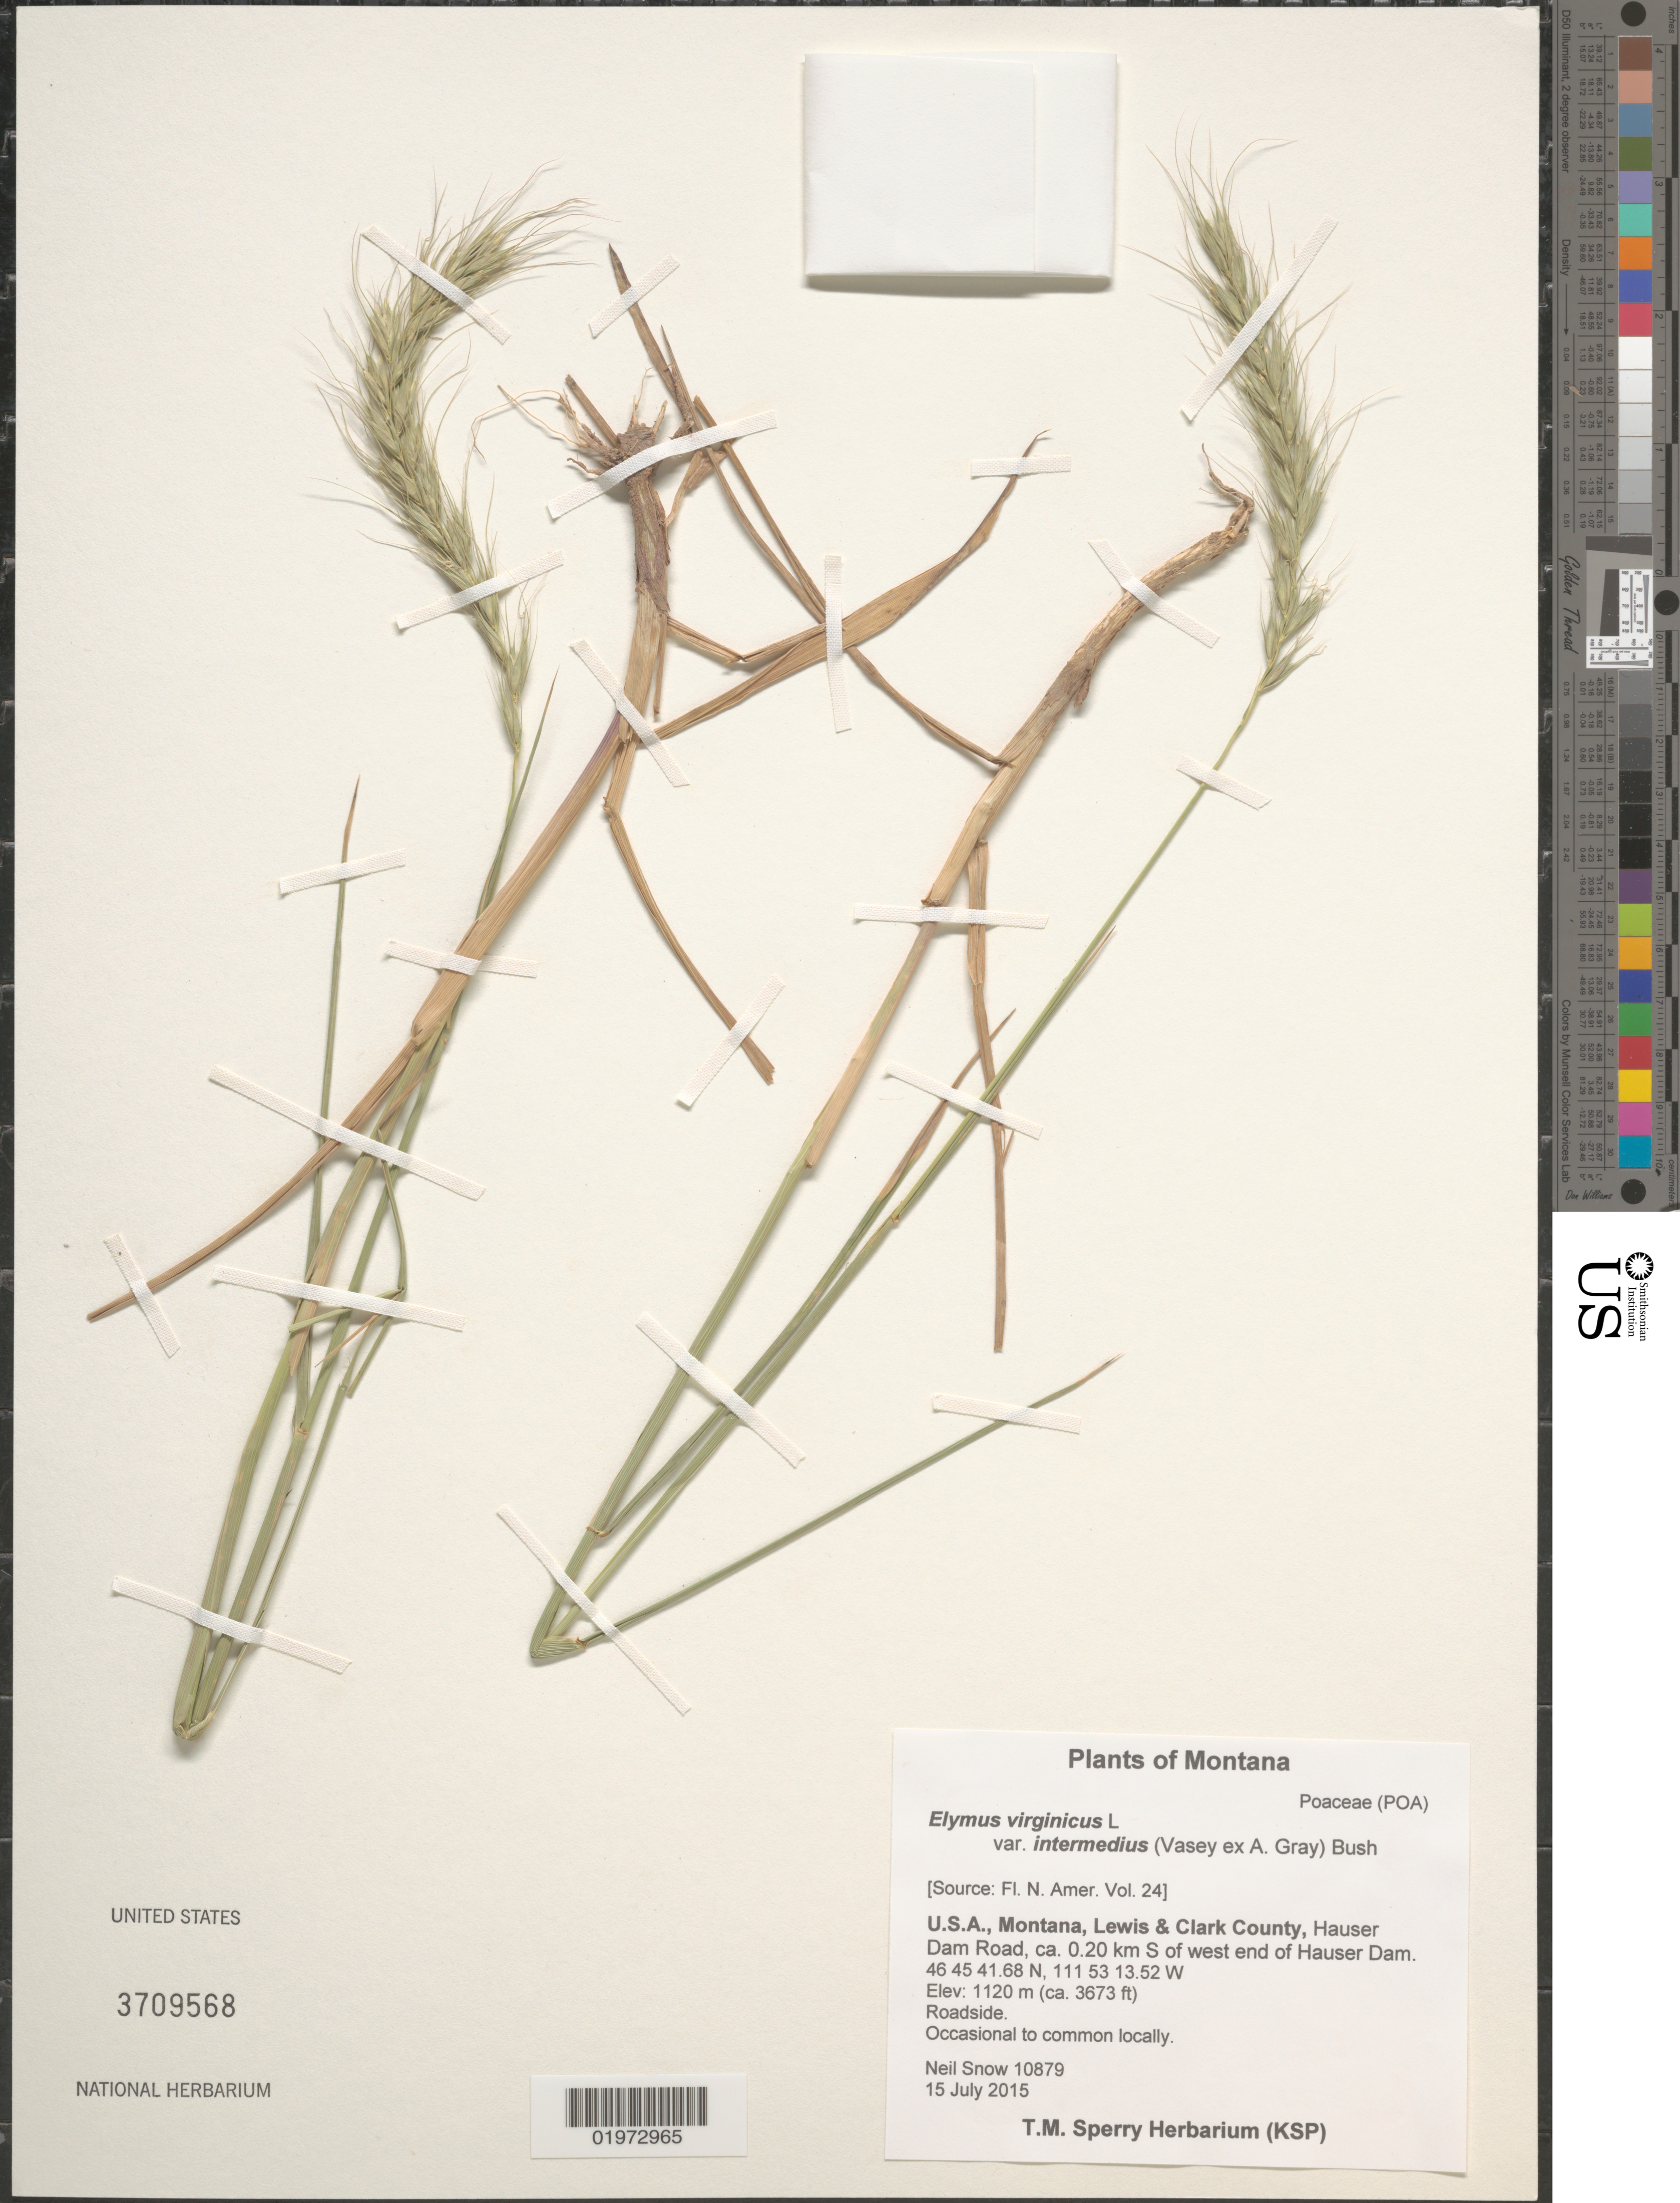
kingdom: Plantae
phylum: Tracheophyta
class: Liliopsida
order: Poales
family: Poaceae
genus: Elymus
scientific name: Elymus virginicus var. intermedius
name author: L.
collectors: N. Snow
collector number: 10879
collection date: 2015-07-15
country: United States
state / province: Montana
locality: Lewis & Clark County, Hauser Dam Road, ca. 0.20 km S of west end of Hauser Dam.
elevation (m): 1120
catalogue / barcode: US 3709568